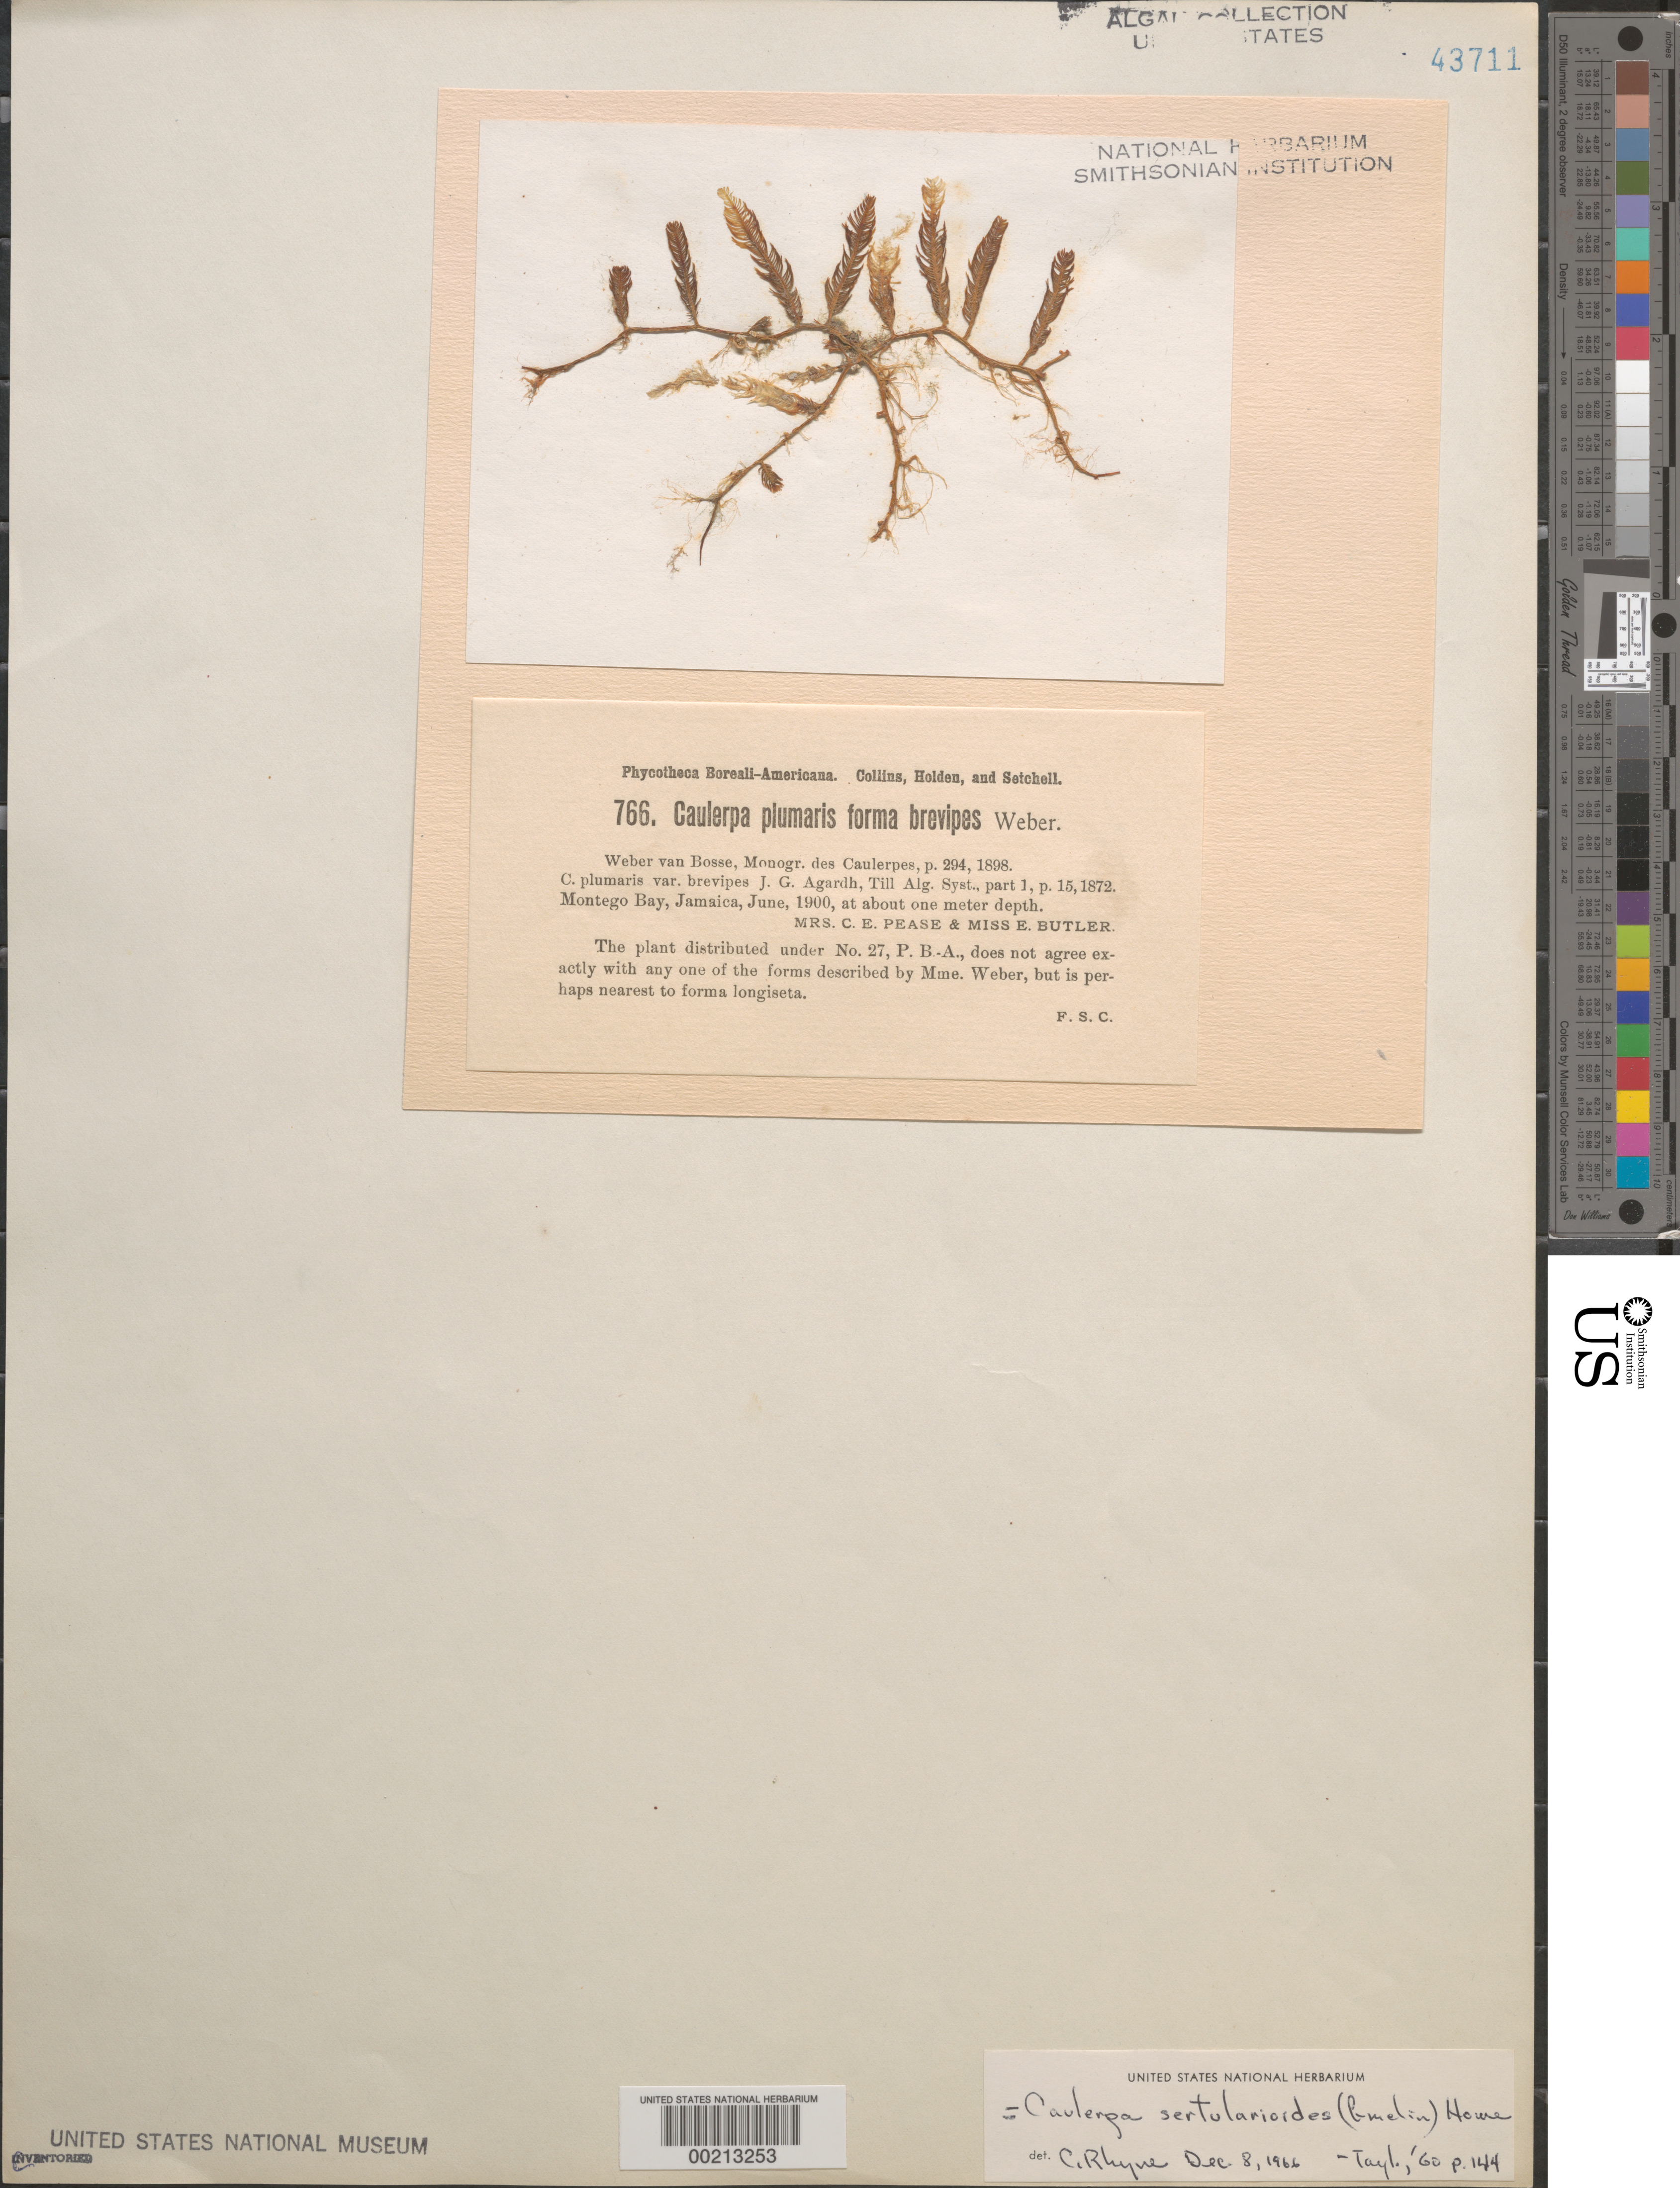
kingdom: Plantae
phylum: Chlorophyta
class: Ulvophyceae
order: Bryopsidales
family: Caulerpaceae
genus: Caulerpa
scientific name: Caulerpa sertularioides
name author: (S.G. Gmel.) M. Howe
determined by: Rhyne, C. F.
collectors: C. Pease & E. Butler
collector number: PB-A 766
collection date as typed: Jun 1900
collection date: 1900-06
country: Jamaica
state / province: Saint James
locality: Montego Bay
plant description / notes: Collins, Holden & Setchell, Phycotheca Boreali-Americana, as Caulerpa plumaris f. brevipes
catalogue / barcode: US 43711